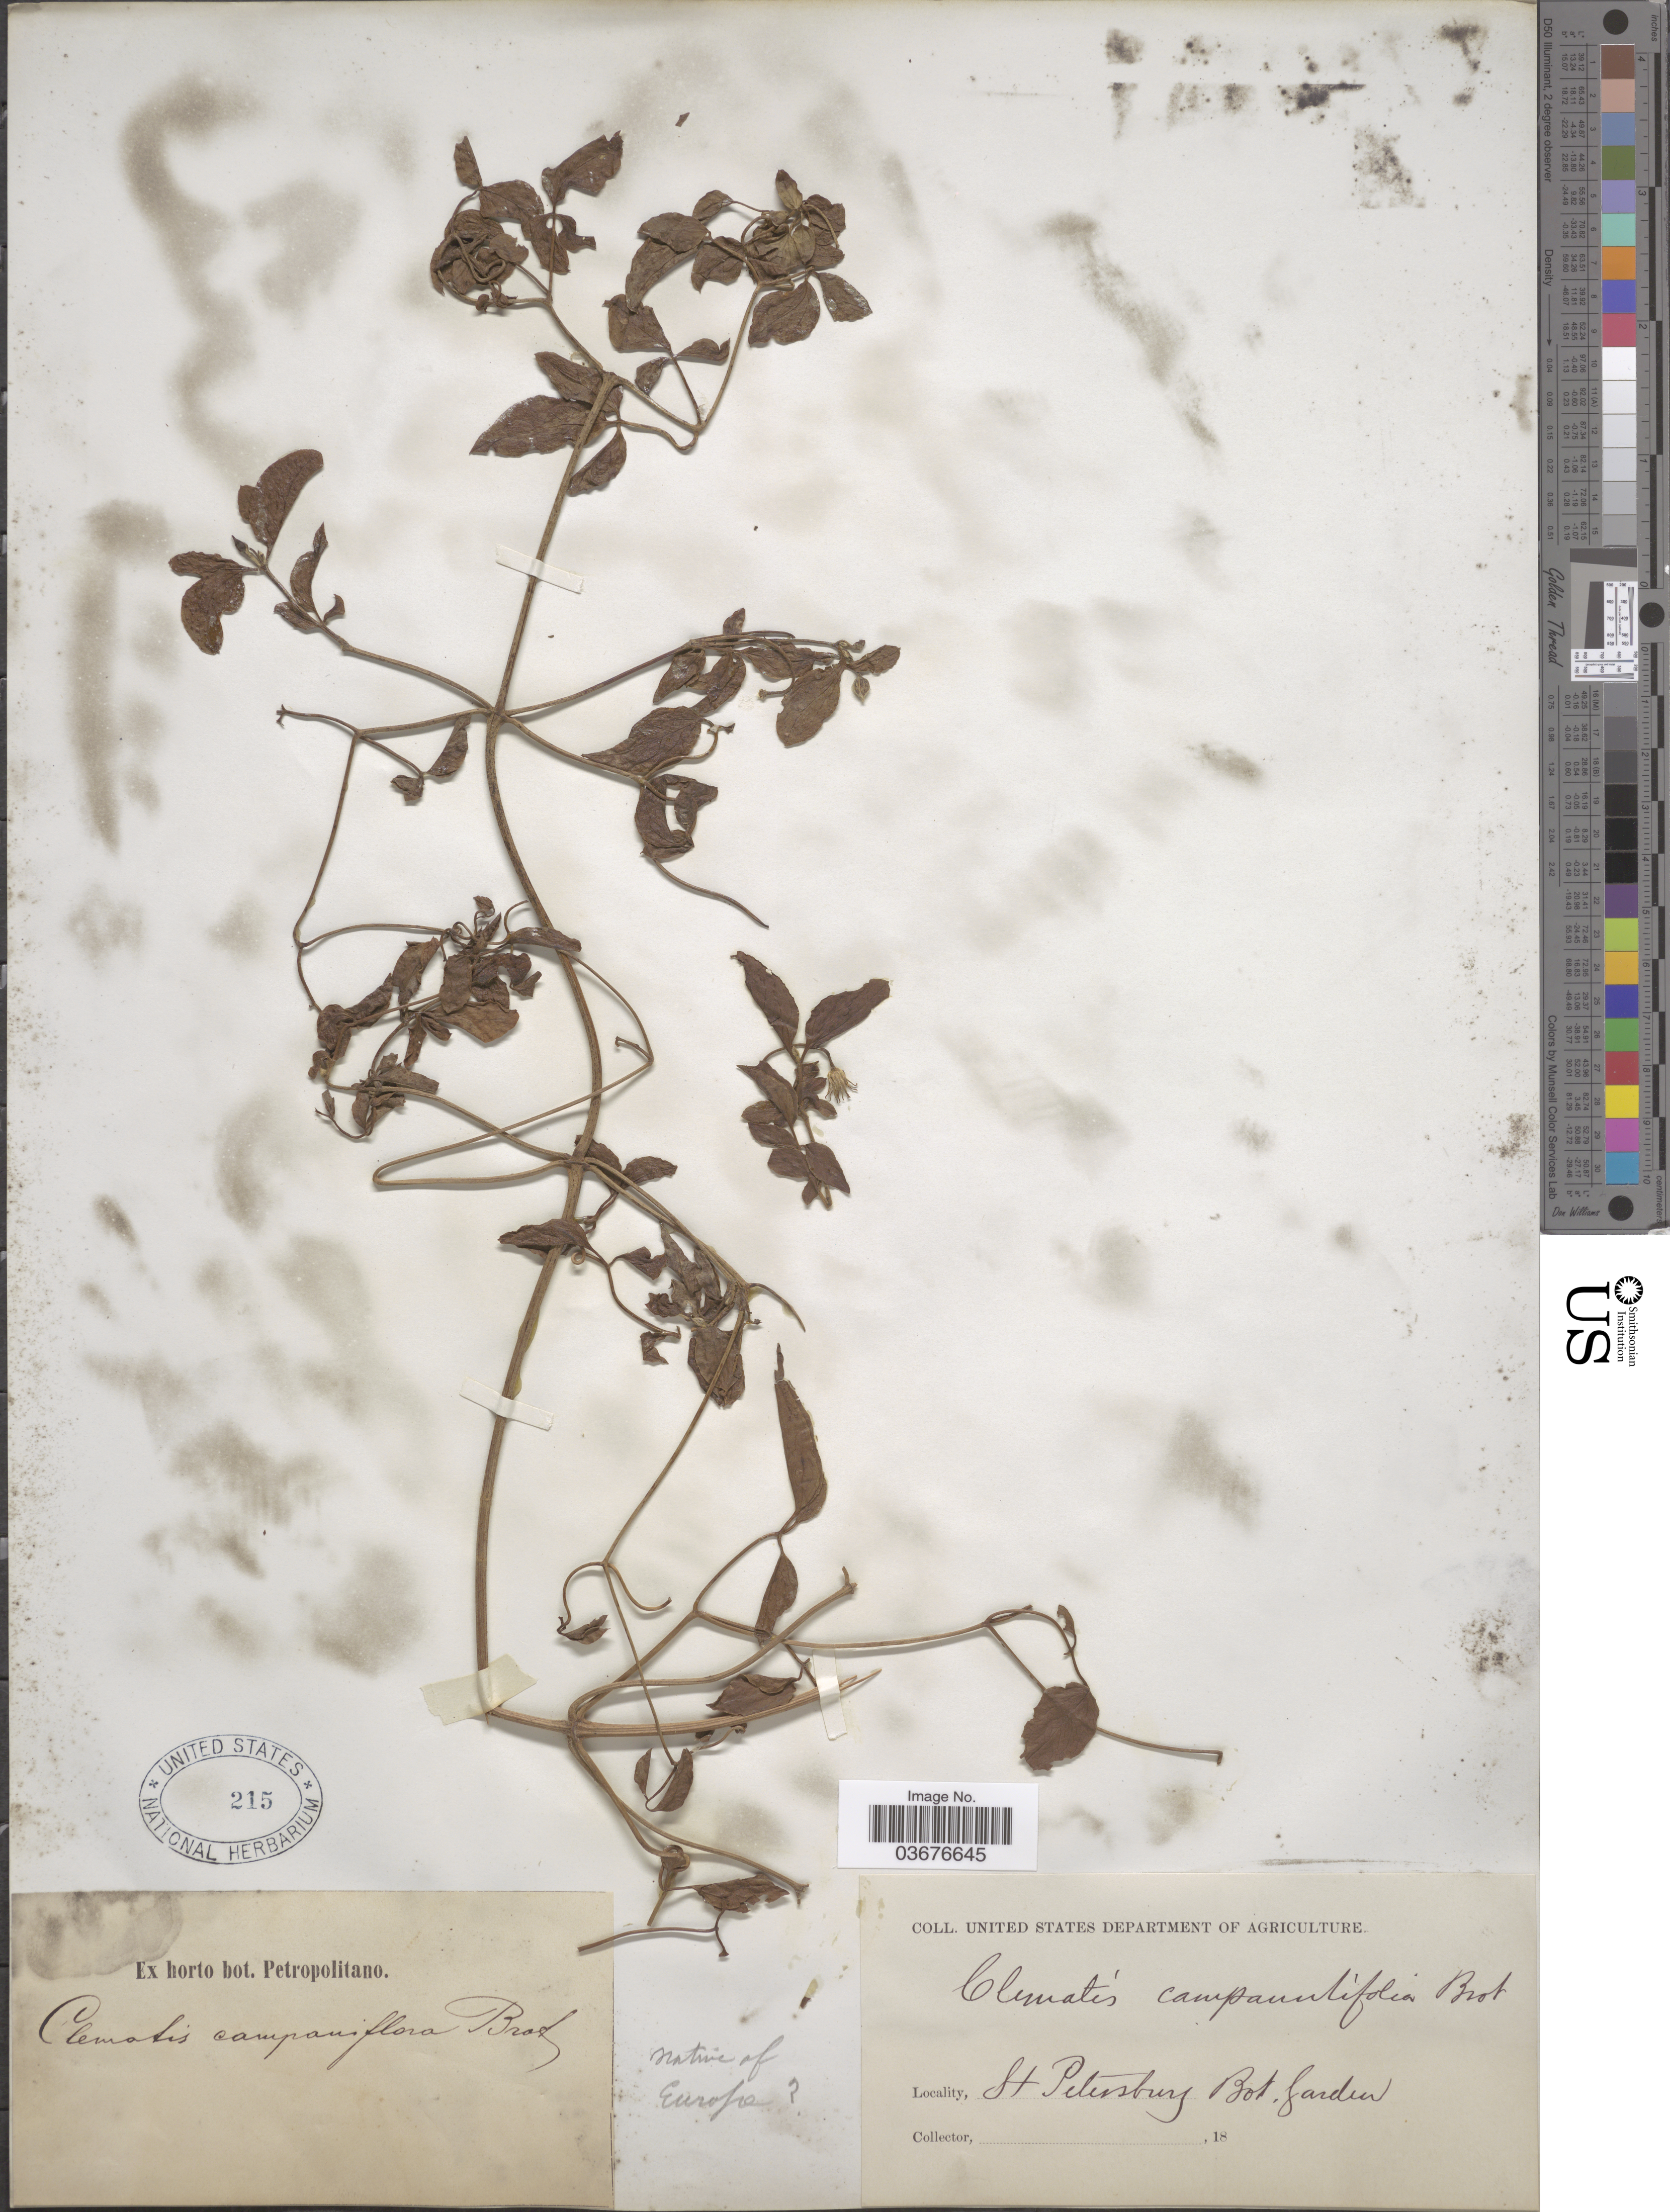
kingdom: Plantae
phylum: Tracheophyta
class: Magnoliopsida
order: Ranunculales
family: Ranunculaceae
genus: Clematis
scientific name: Clematis campanuliflora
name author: Brot.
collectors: ex Horto Bot. Petropolitano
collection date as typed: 18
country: Russian Federation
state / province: St. Petersburg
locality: St Petersburg Bot. Garden.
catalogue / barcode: US 215